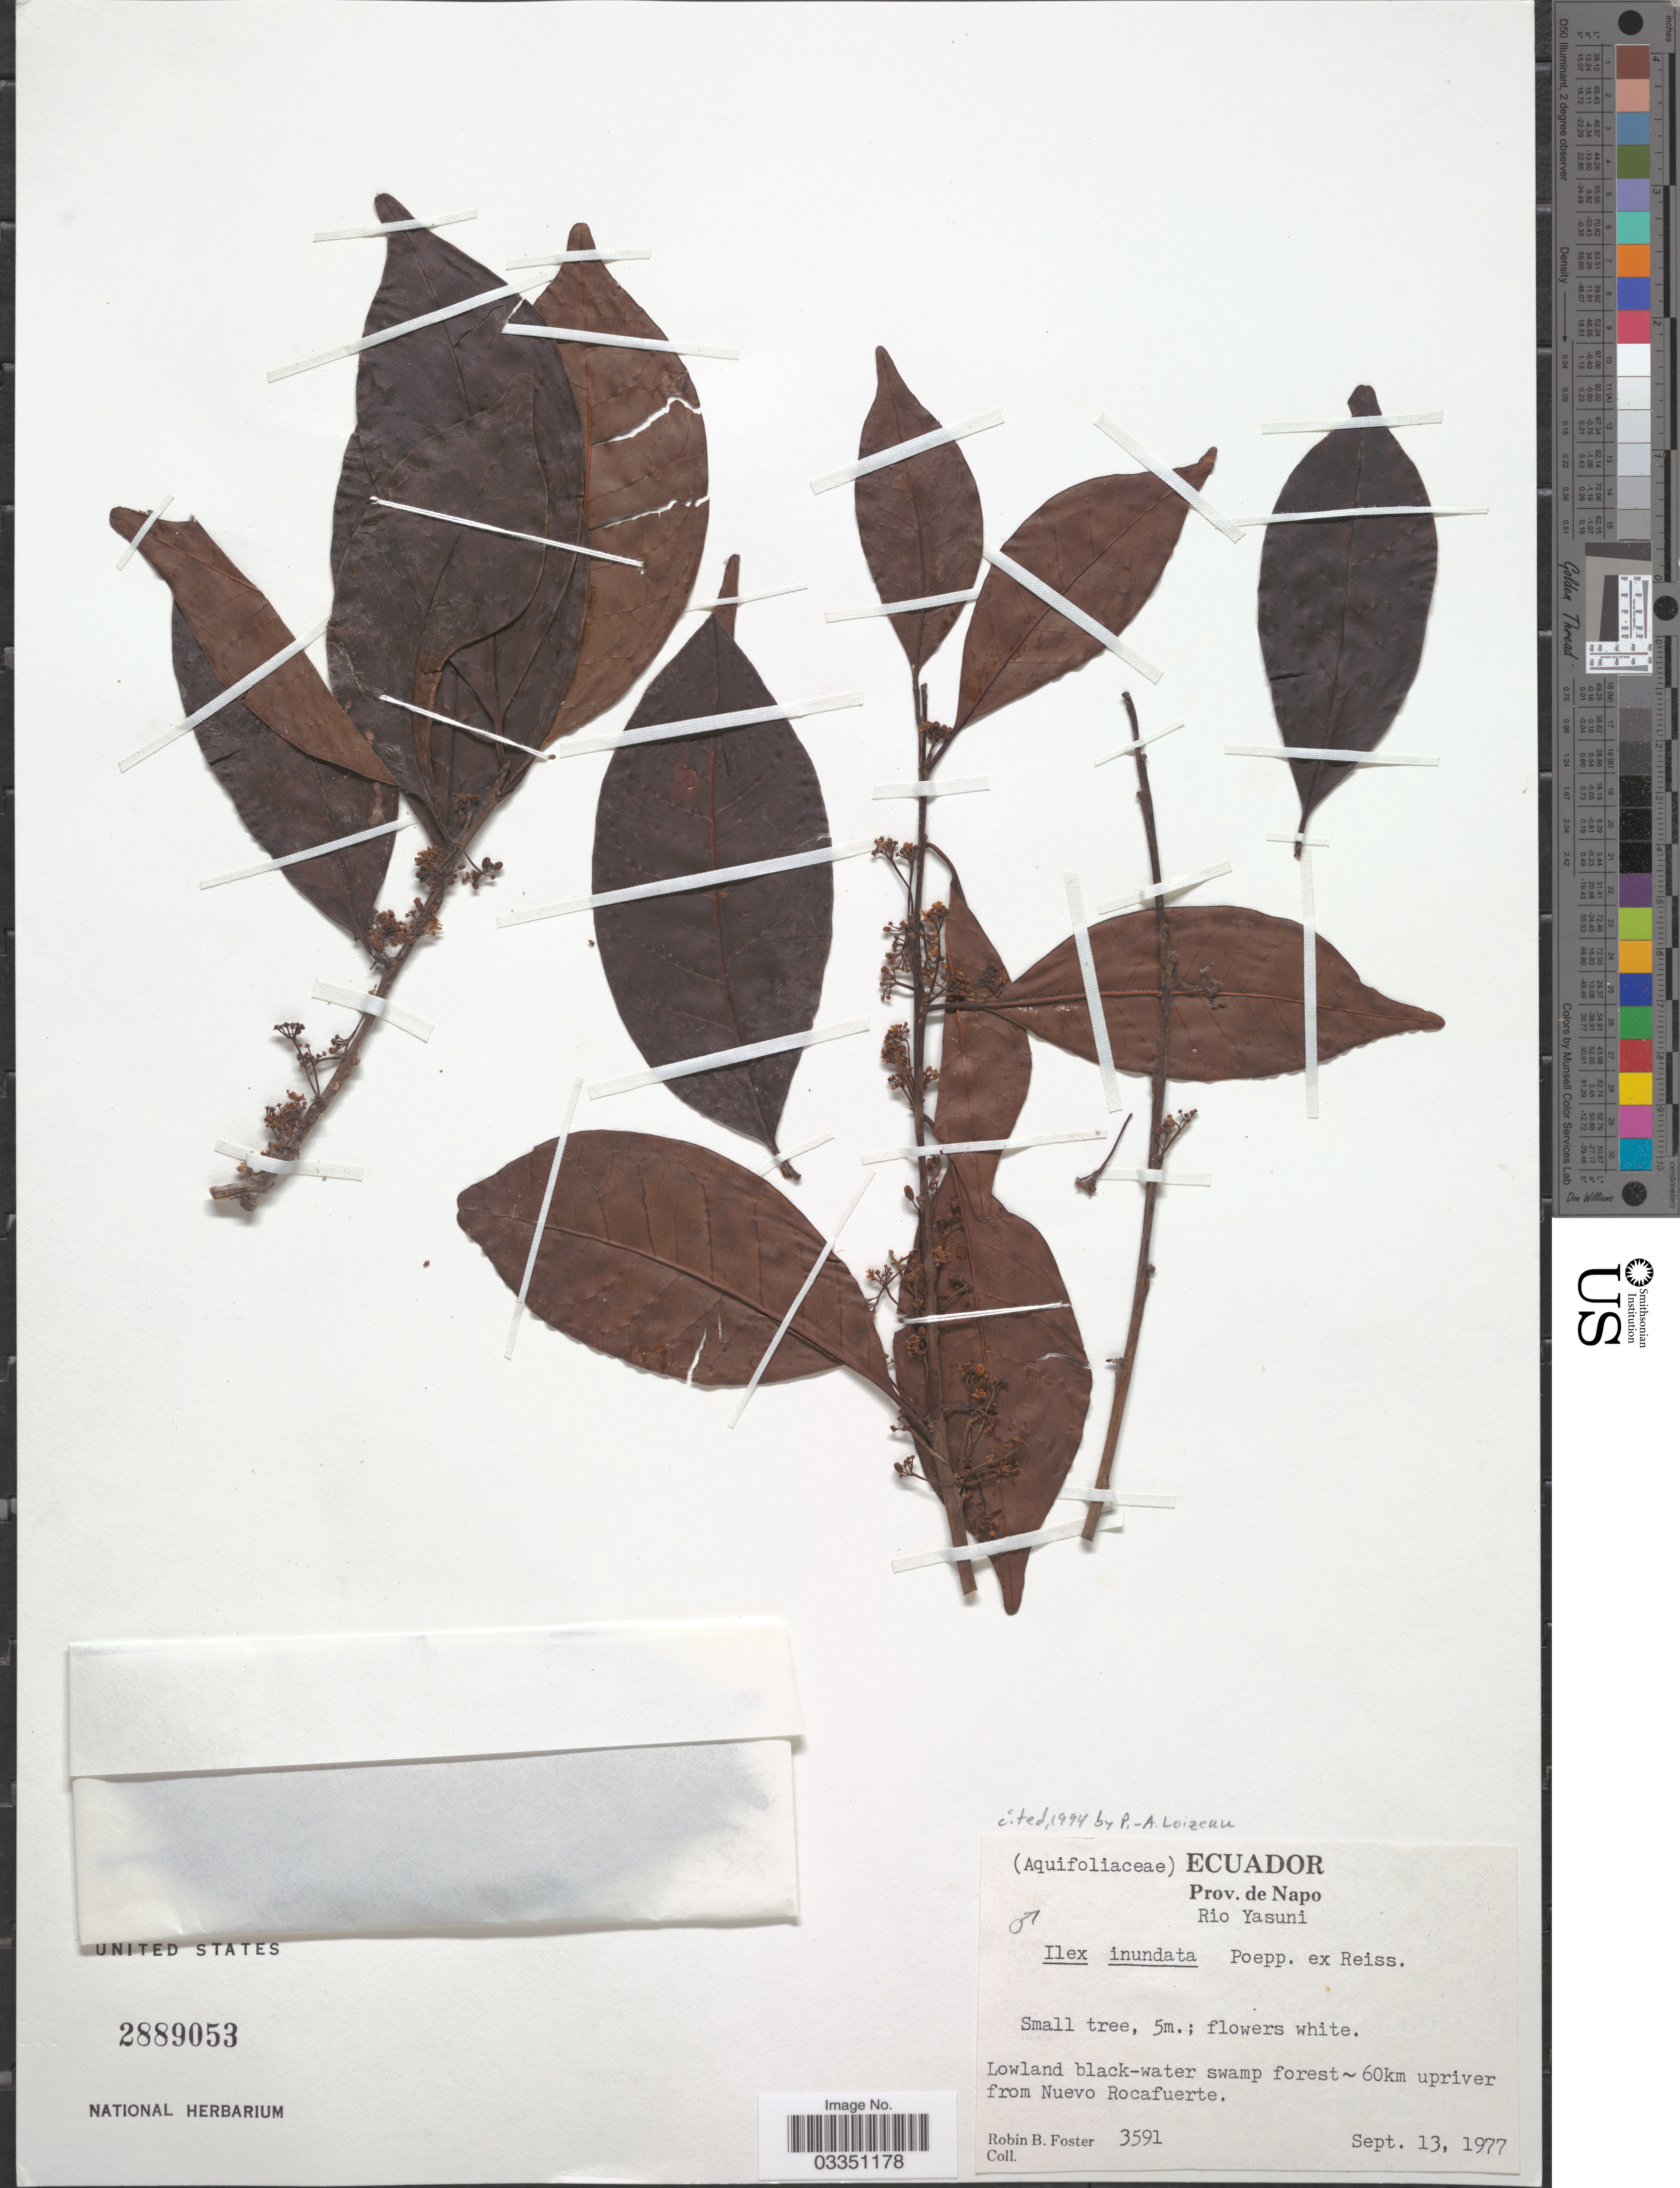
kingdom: Plantae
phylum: Tracheophyta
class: Magnoliopsida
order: Aquifoliales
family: Aquifoliaceae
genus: Ilex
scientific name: Ilex inundata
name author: Poepp. ex Reissek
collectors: R. B. Foster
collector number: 3591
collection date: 1977-09-13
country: Ecuador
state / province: Napo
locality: Rio Yasuni. Lowland black-water swamp forest ~60km upriver from Nuevo Rocafuerte.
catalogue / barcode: US 2889053